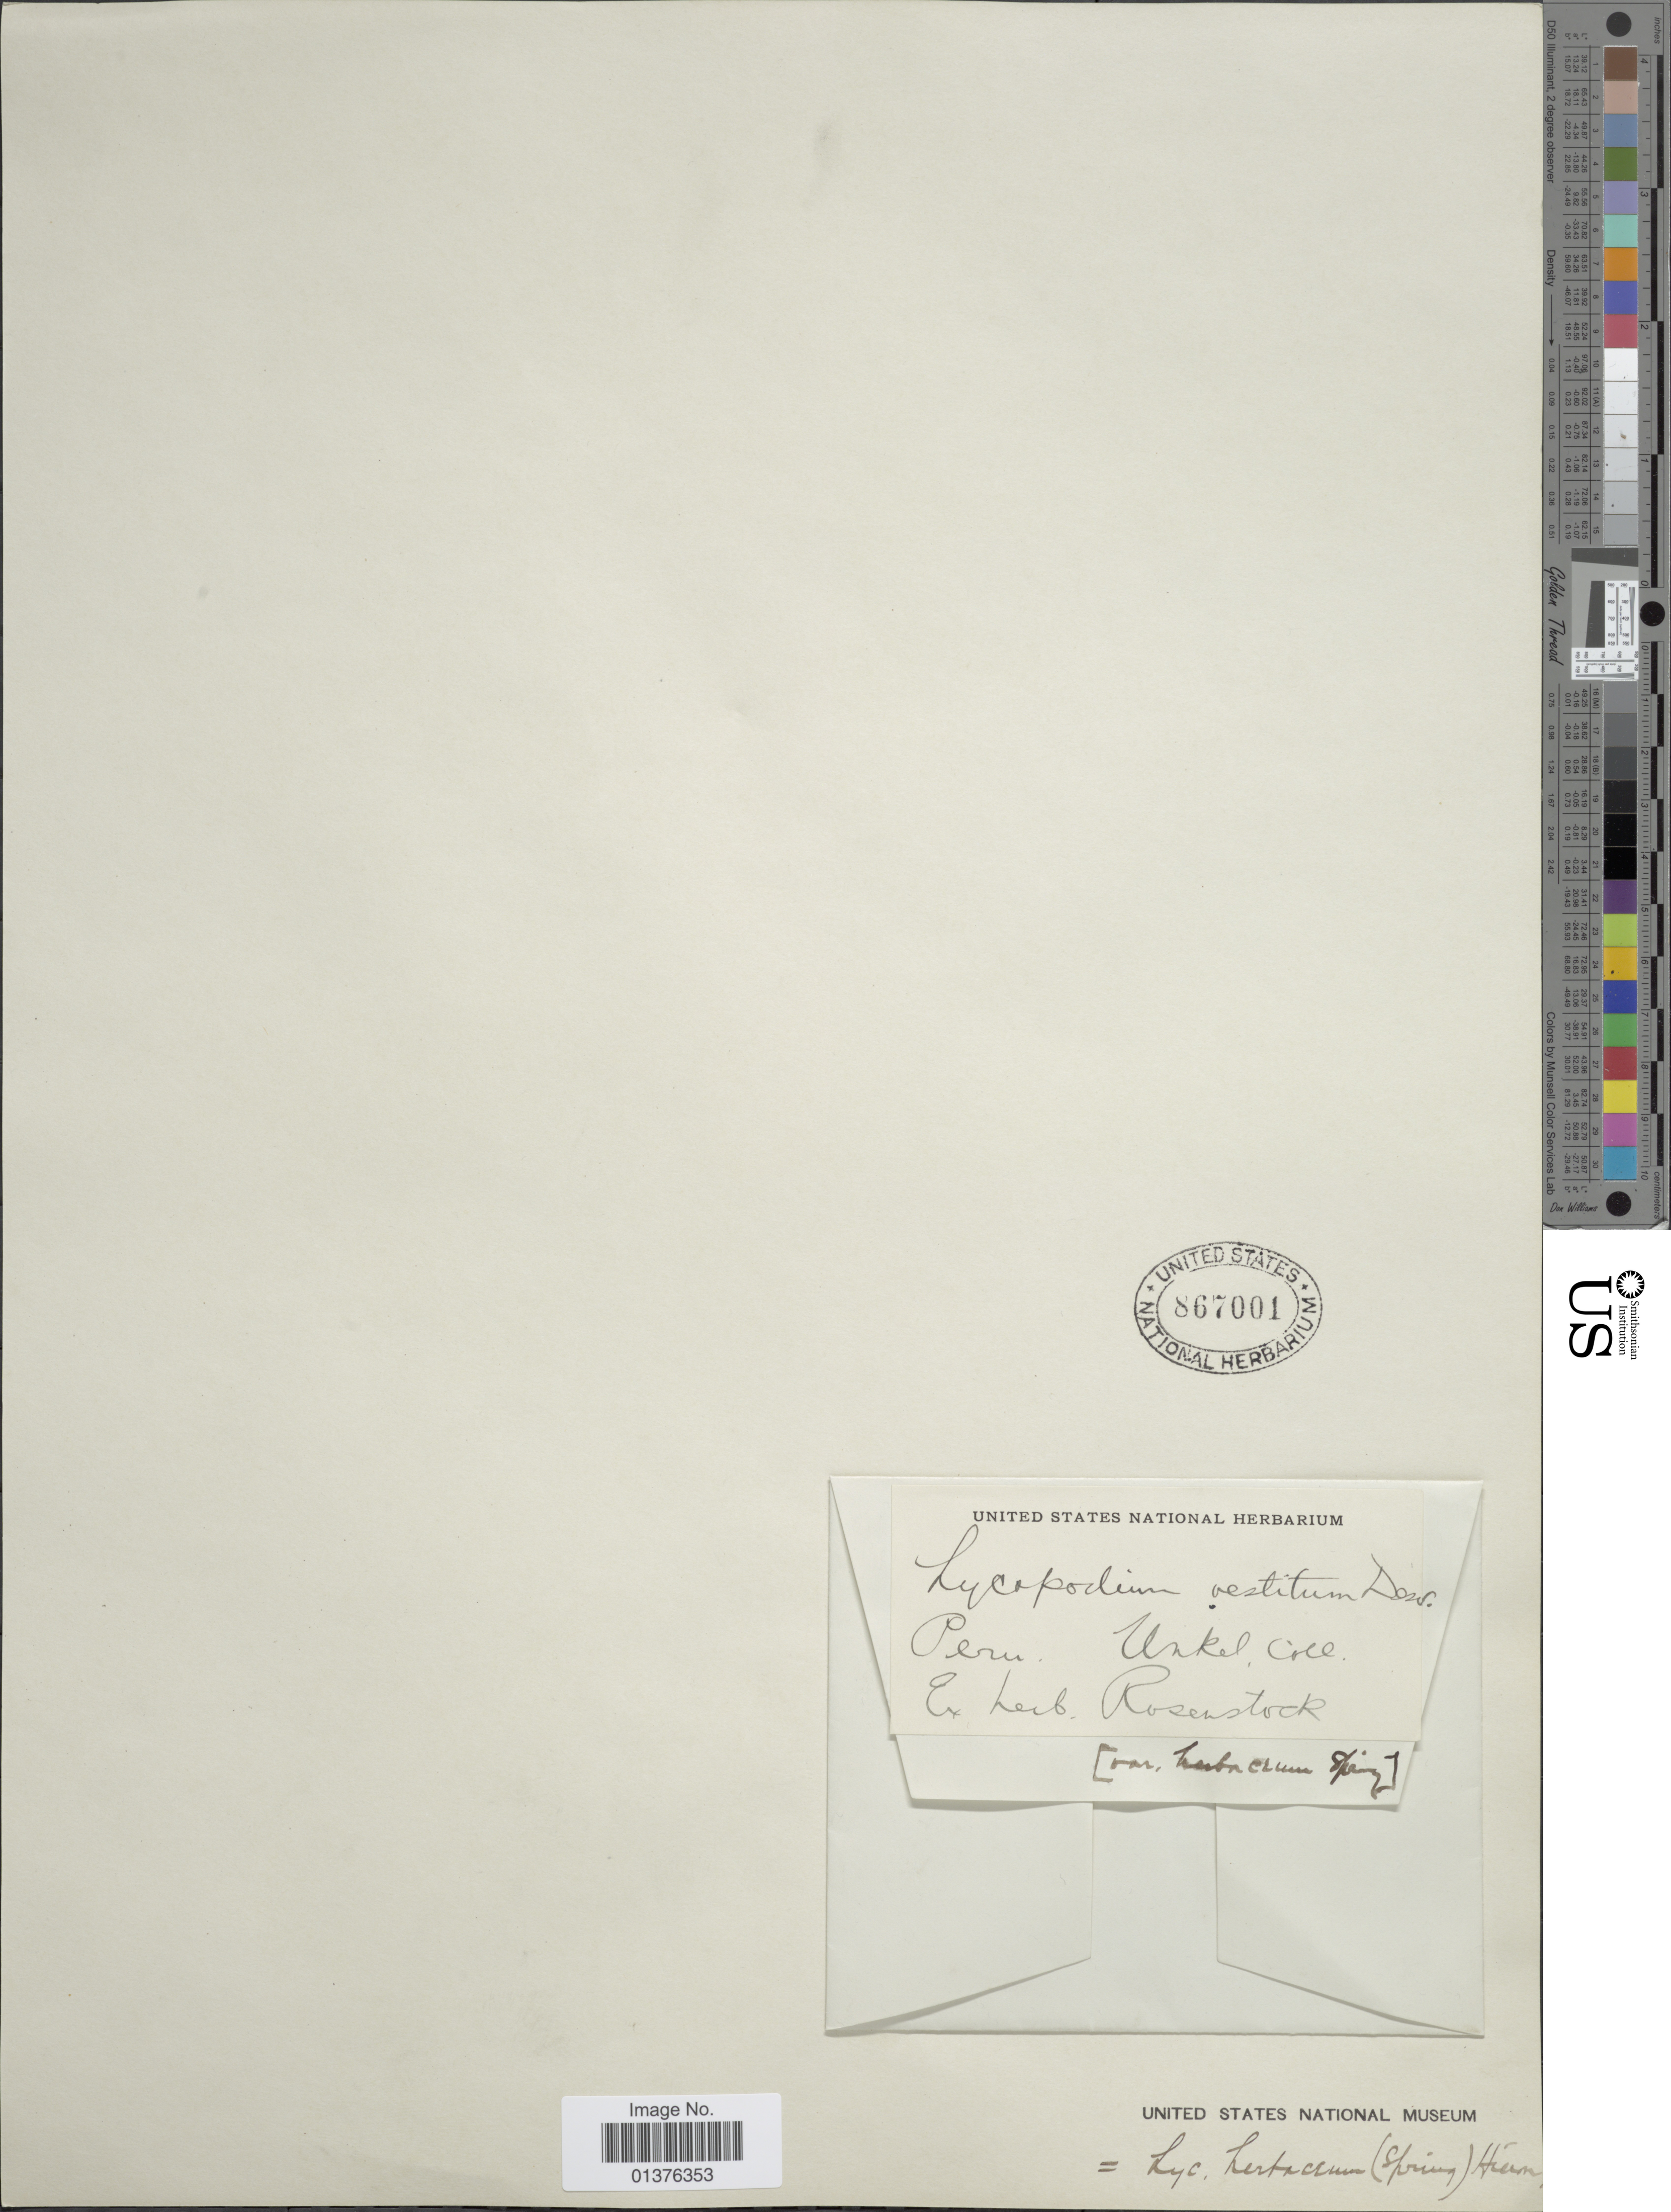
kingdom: Plantae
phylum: Tracheophyta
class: Lycopodiopsida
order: Lycopodiales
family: Lycopodiaceae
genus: Lycopodium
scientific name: Lycopodium clavatum subsp. contiguum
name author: (Klotzsch) B. Øllg.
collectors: Unkel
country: Peru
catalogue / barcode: US 867001